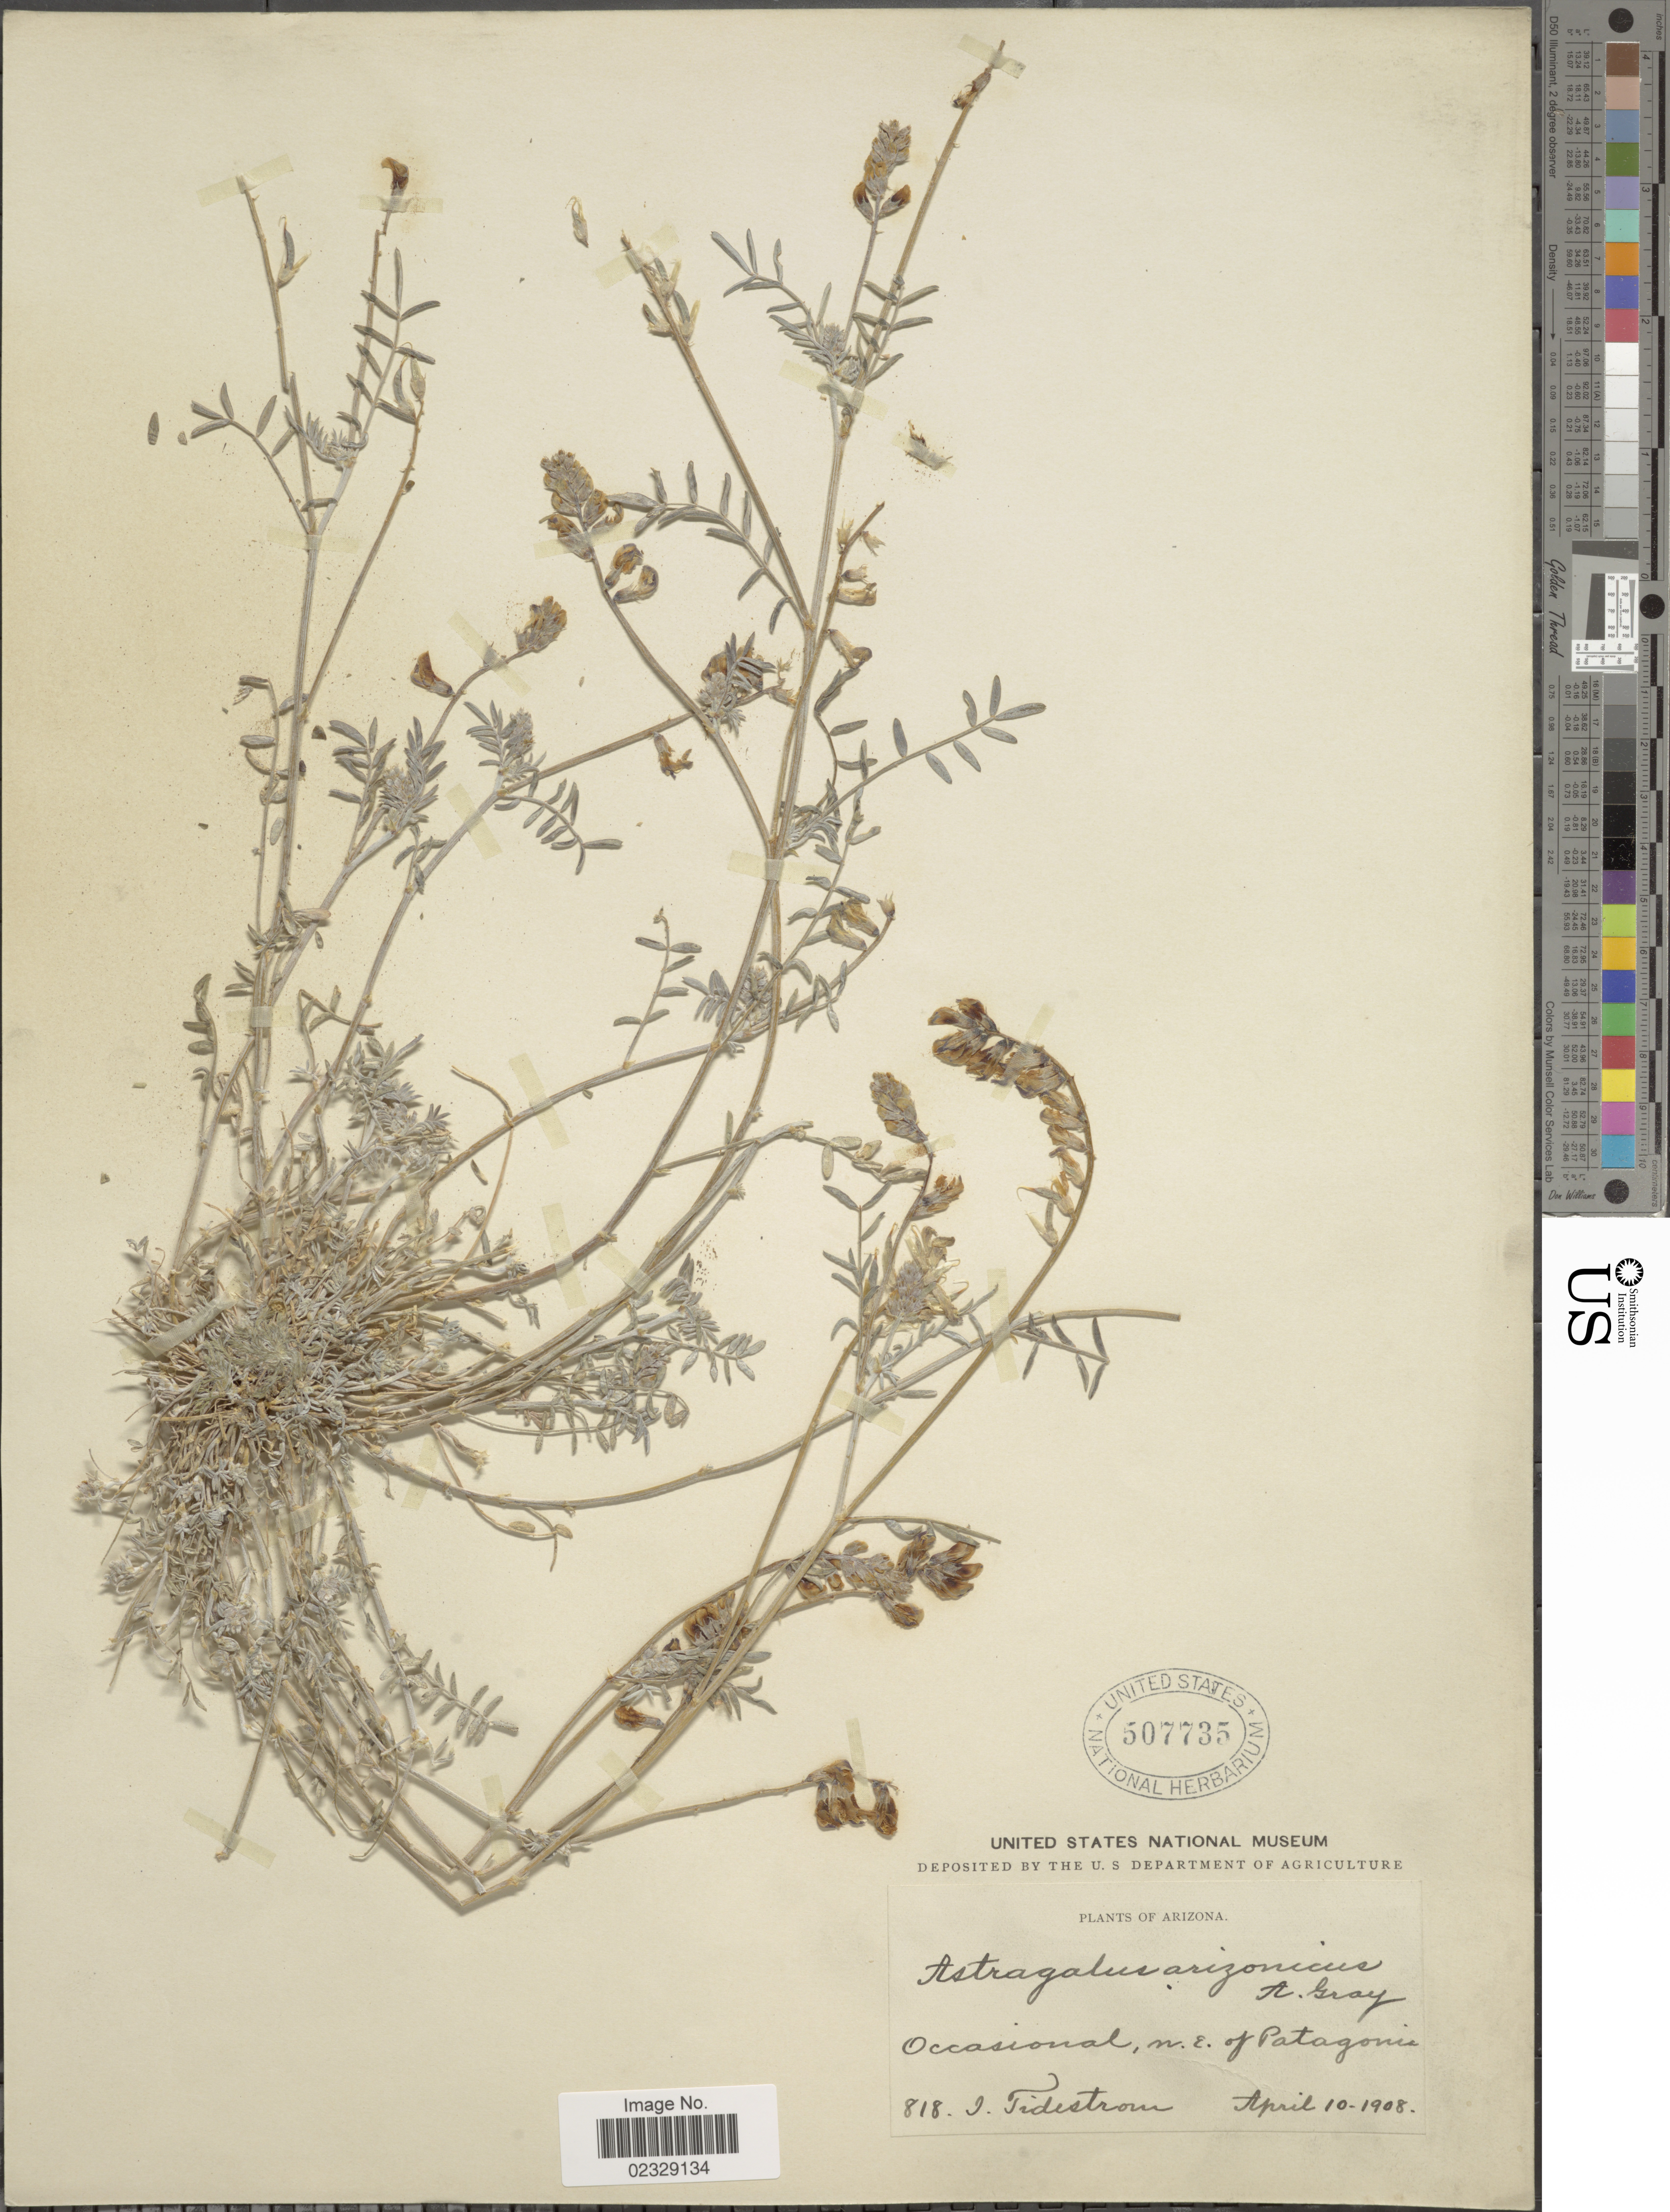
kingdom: Plantae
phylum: Tracheophyta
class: Magnoliopsida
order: Fabales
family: Fabaceae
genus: Astragalus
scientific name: Astragalus arizonicus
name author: A. Gray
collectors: I. F. Tidestrom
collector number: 818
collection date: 1908-04-10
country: United States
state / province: Arizona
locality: Occasional, n.e. of Patagonie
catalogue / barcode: US 507735